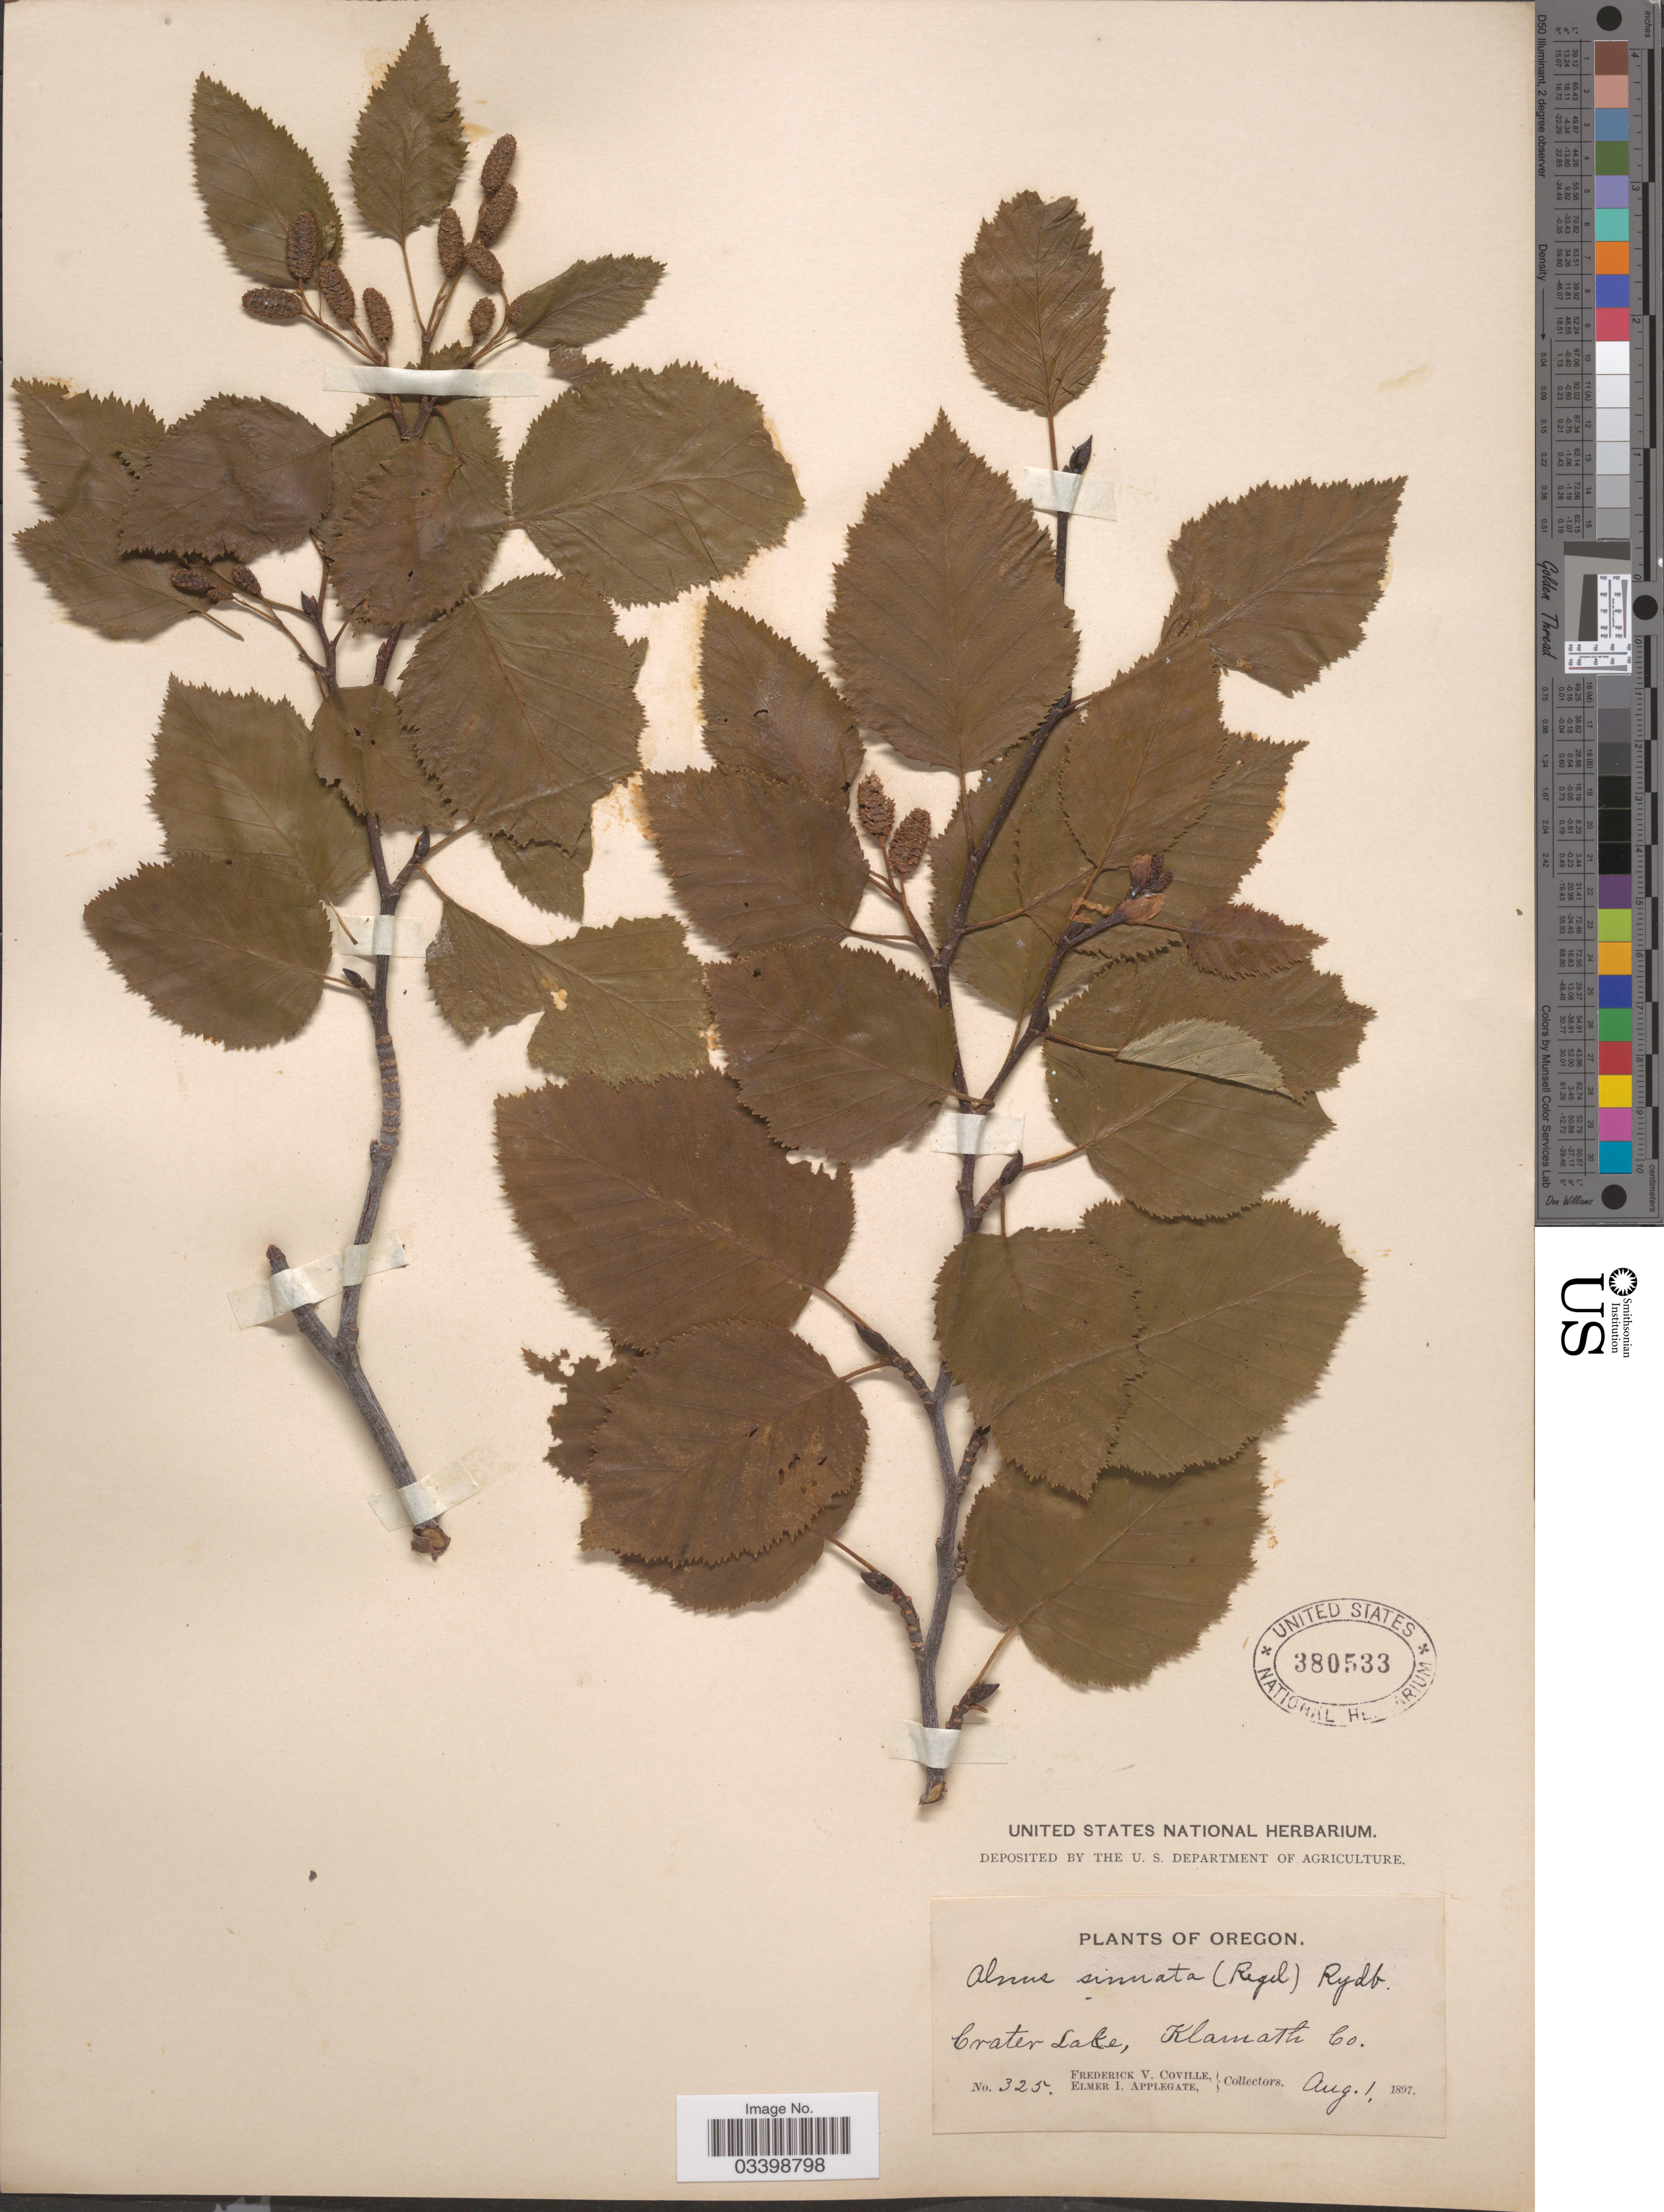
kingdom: Plantae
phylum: Tracheophyta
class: Magnoliopsida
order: Fagales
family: Betulaceae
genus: Alnus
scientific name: Alnus viridis subsp. sinuata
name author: Regel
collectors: F. V. Coville & E. I. Applegate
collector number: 325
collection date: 1897-08-01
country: United States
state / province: Oregon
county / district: Klamath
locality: Crater Lake, Klamath Co.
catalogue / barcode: US 380533